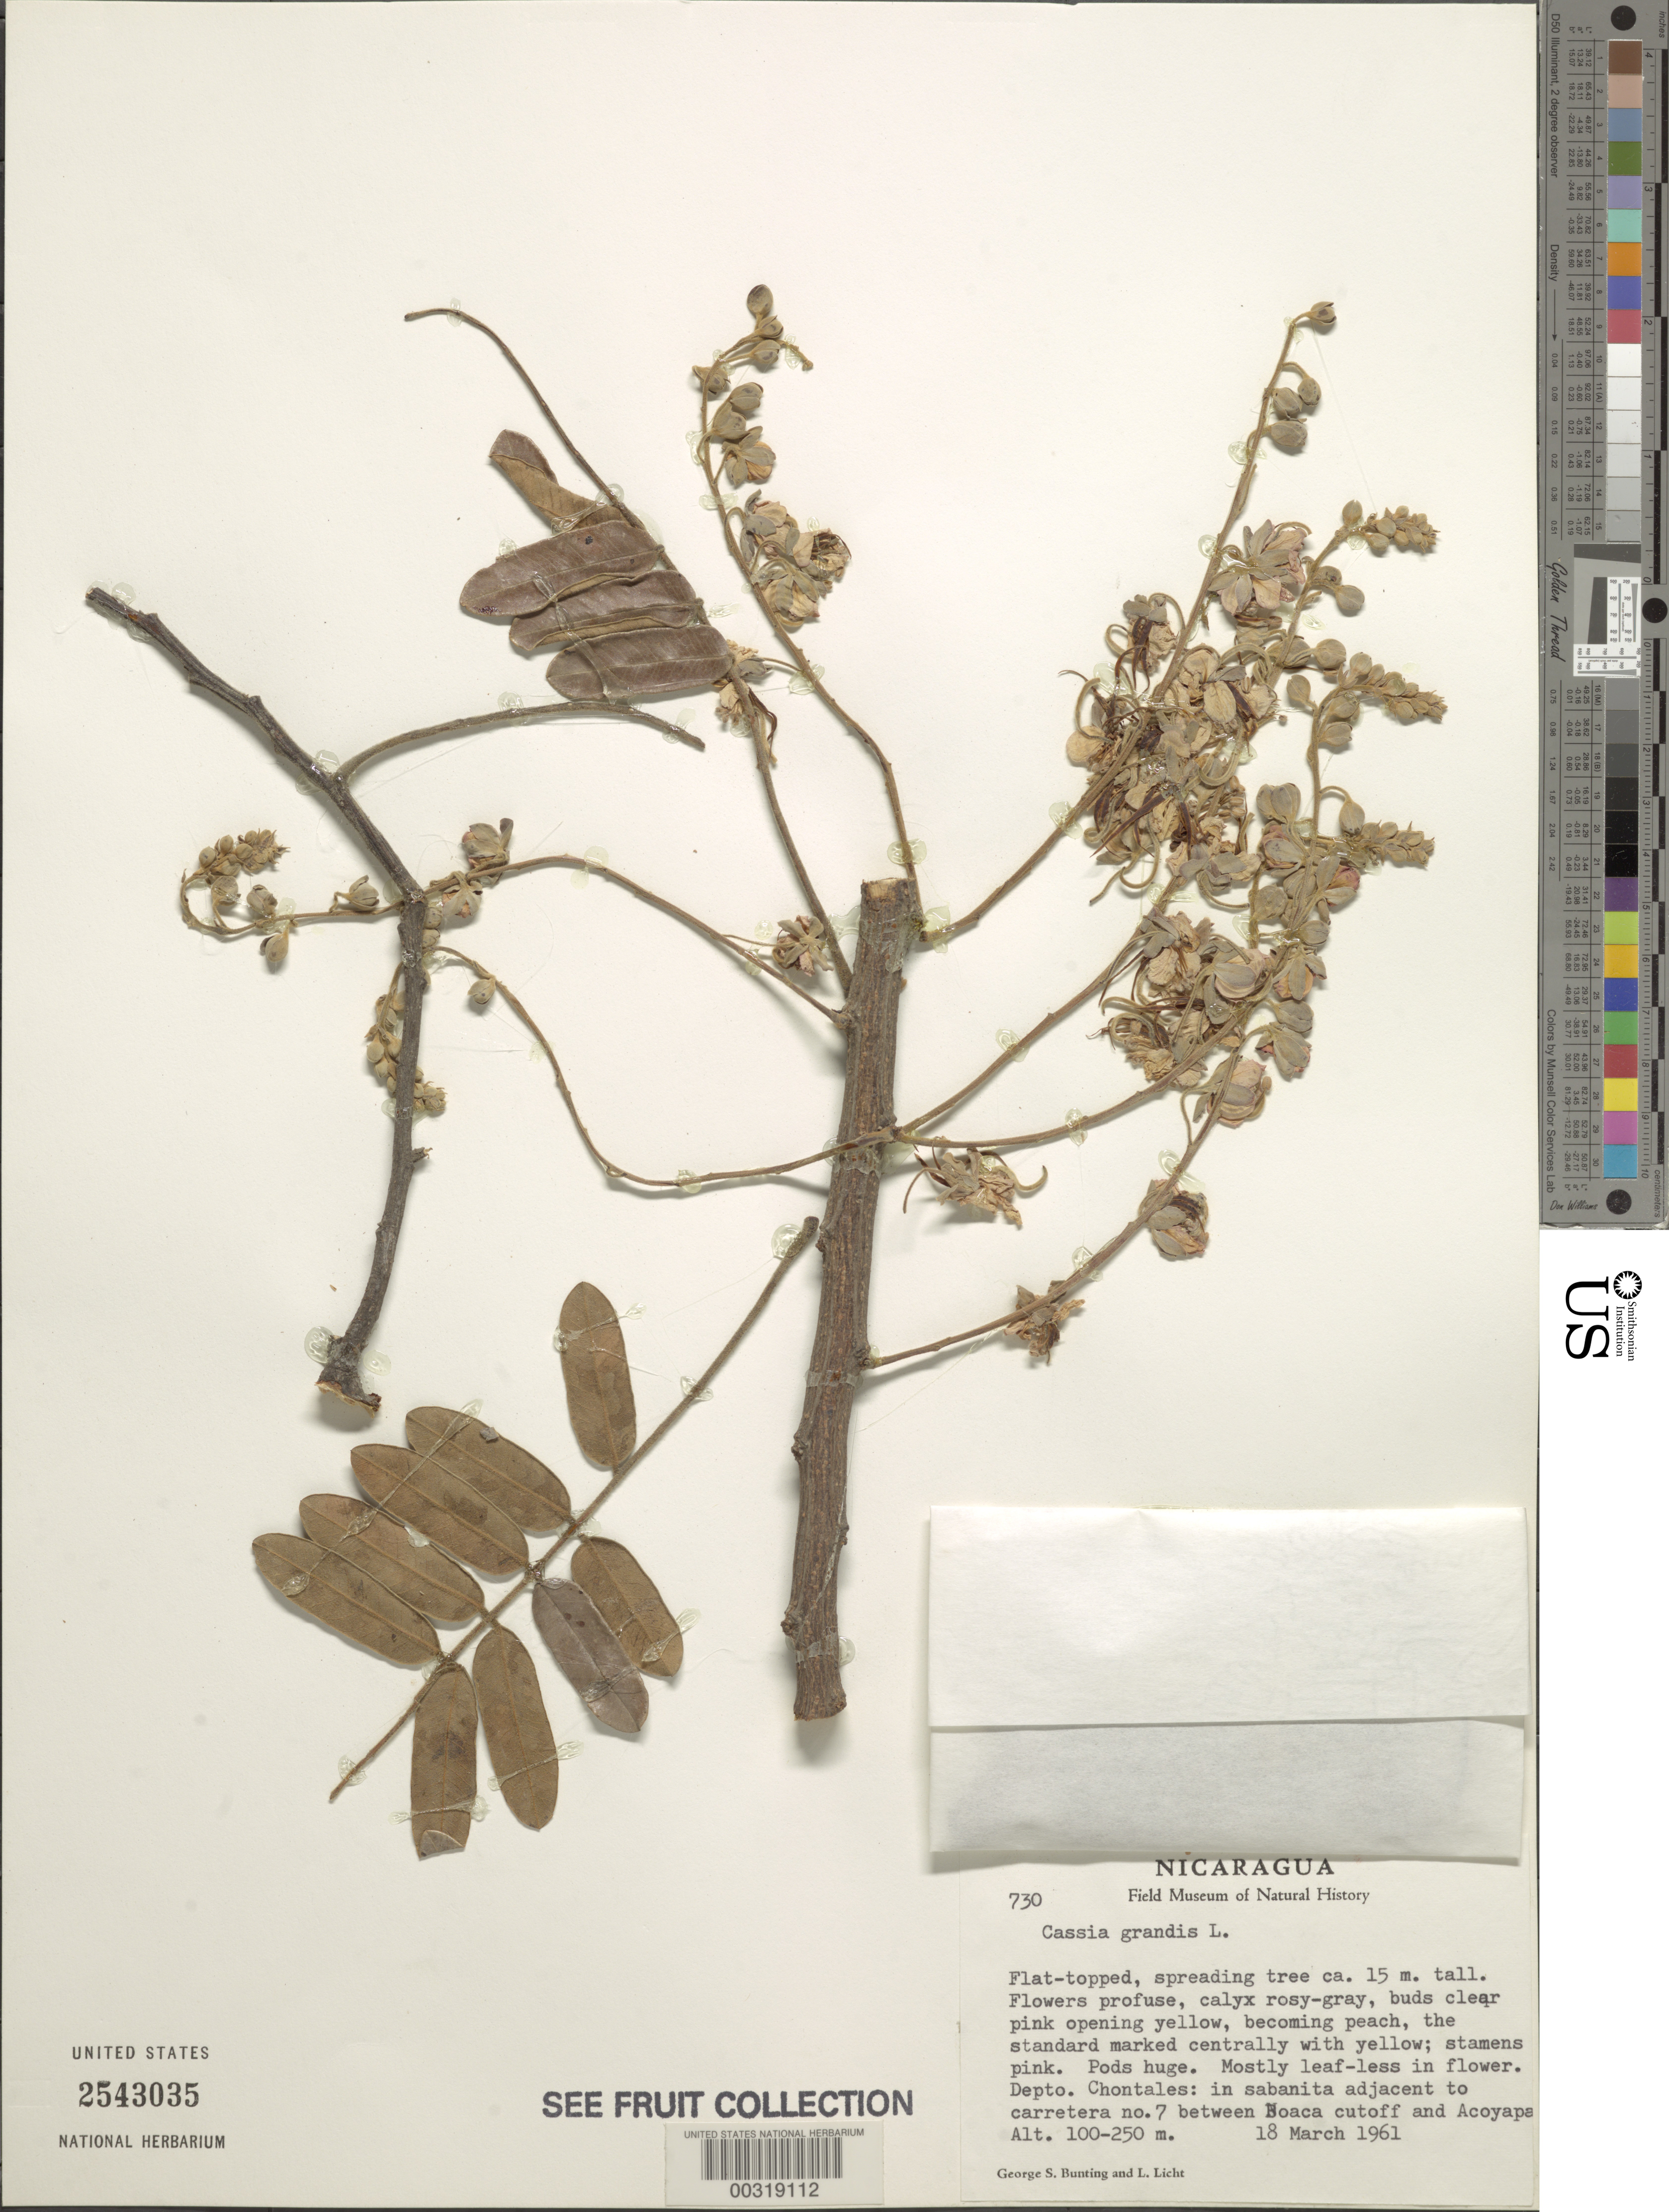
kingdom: Plantae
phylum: Tracheophyta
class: Magnoliopsida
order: Fabales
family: Fabaceae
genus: Cassia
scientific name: Cassia grandis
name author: L. f.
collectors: G. S. Bunting & L. Licht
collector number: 730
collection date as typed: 18 Mar 1961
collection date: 1961-03-18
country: Nicaragua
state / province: Chontales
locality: In sabanita adjacent to carretera no. 7 between noaca cutoff and acoyapa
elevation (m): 100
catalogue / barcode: US 2543035